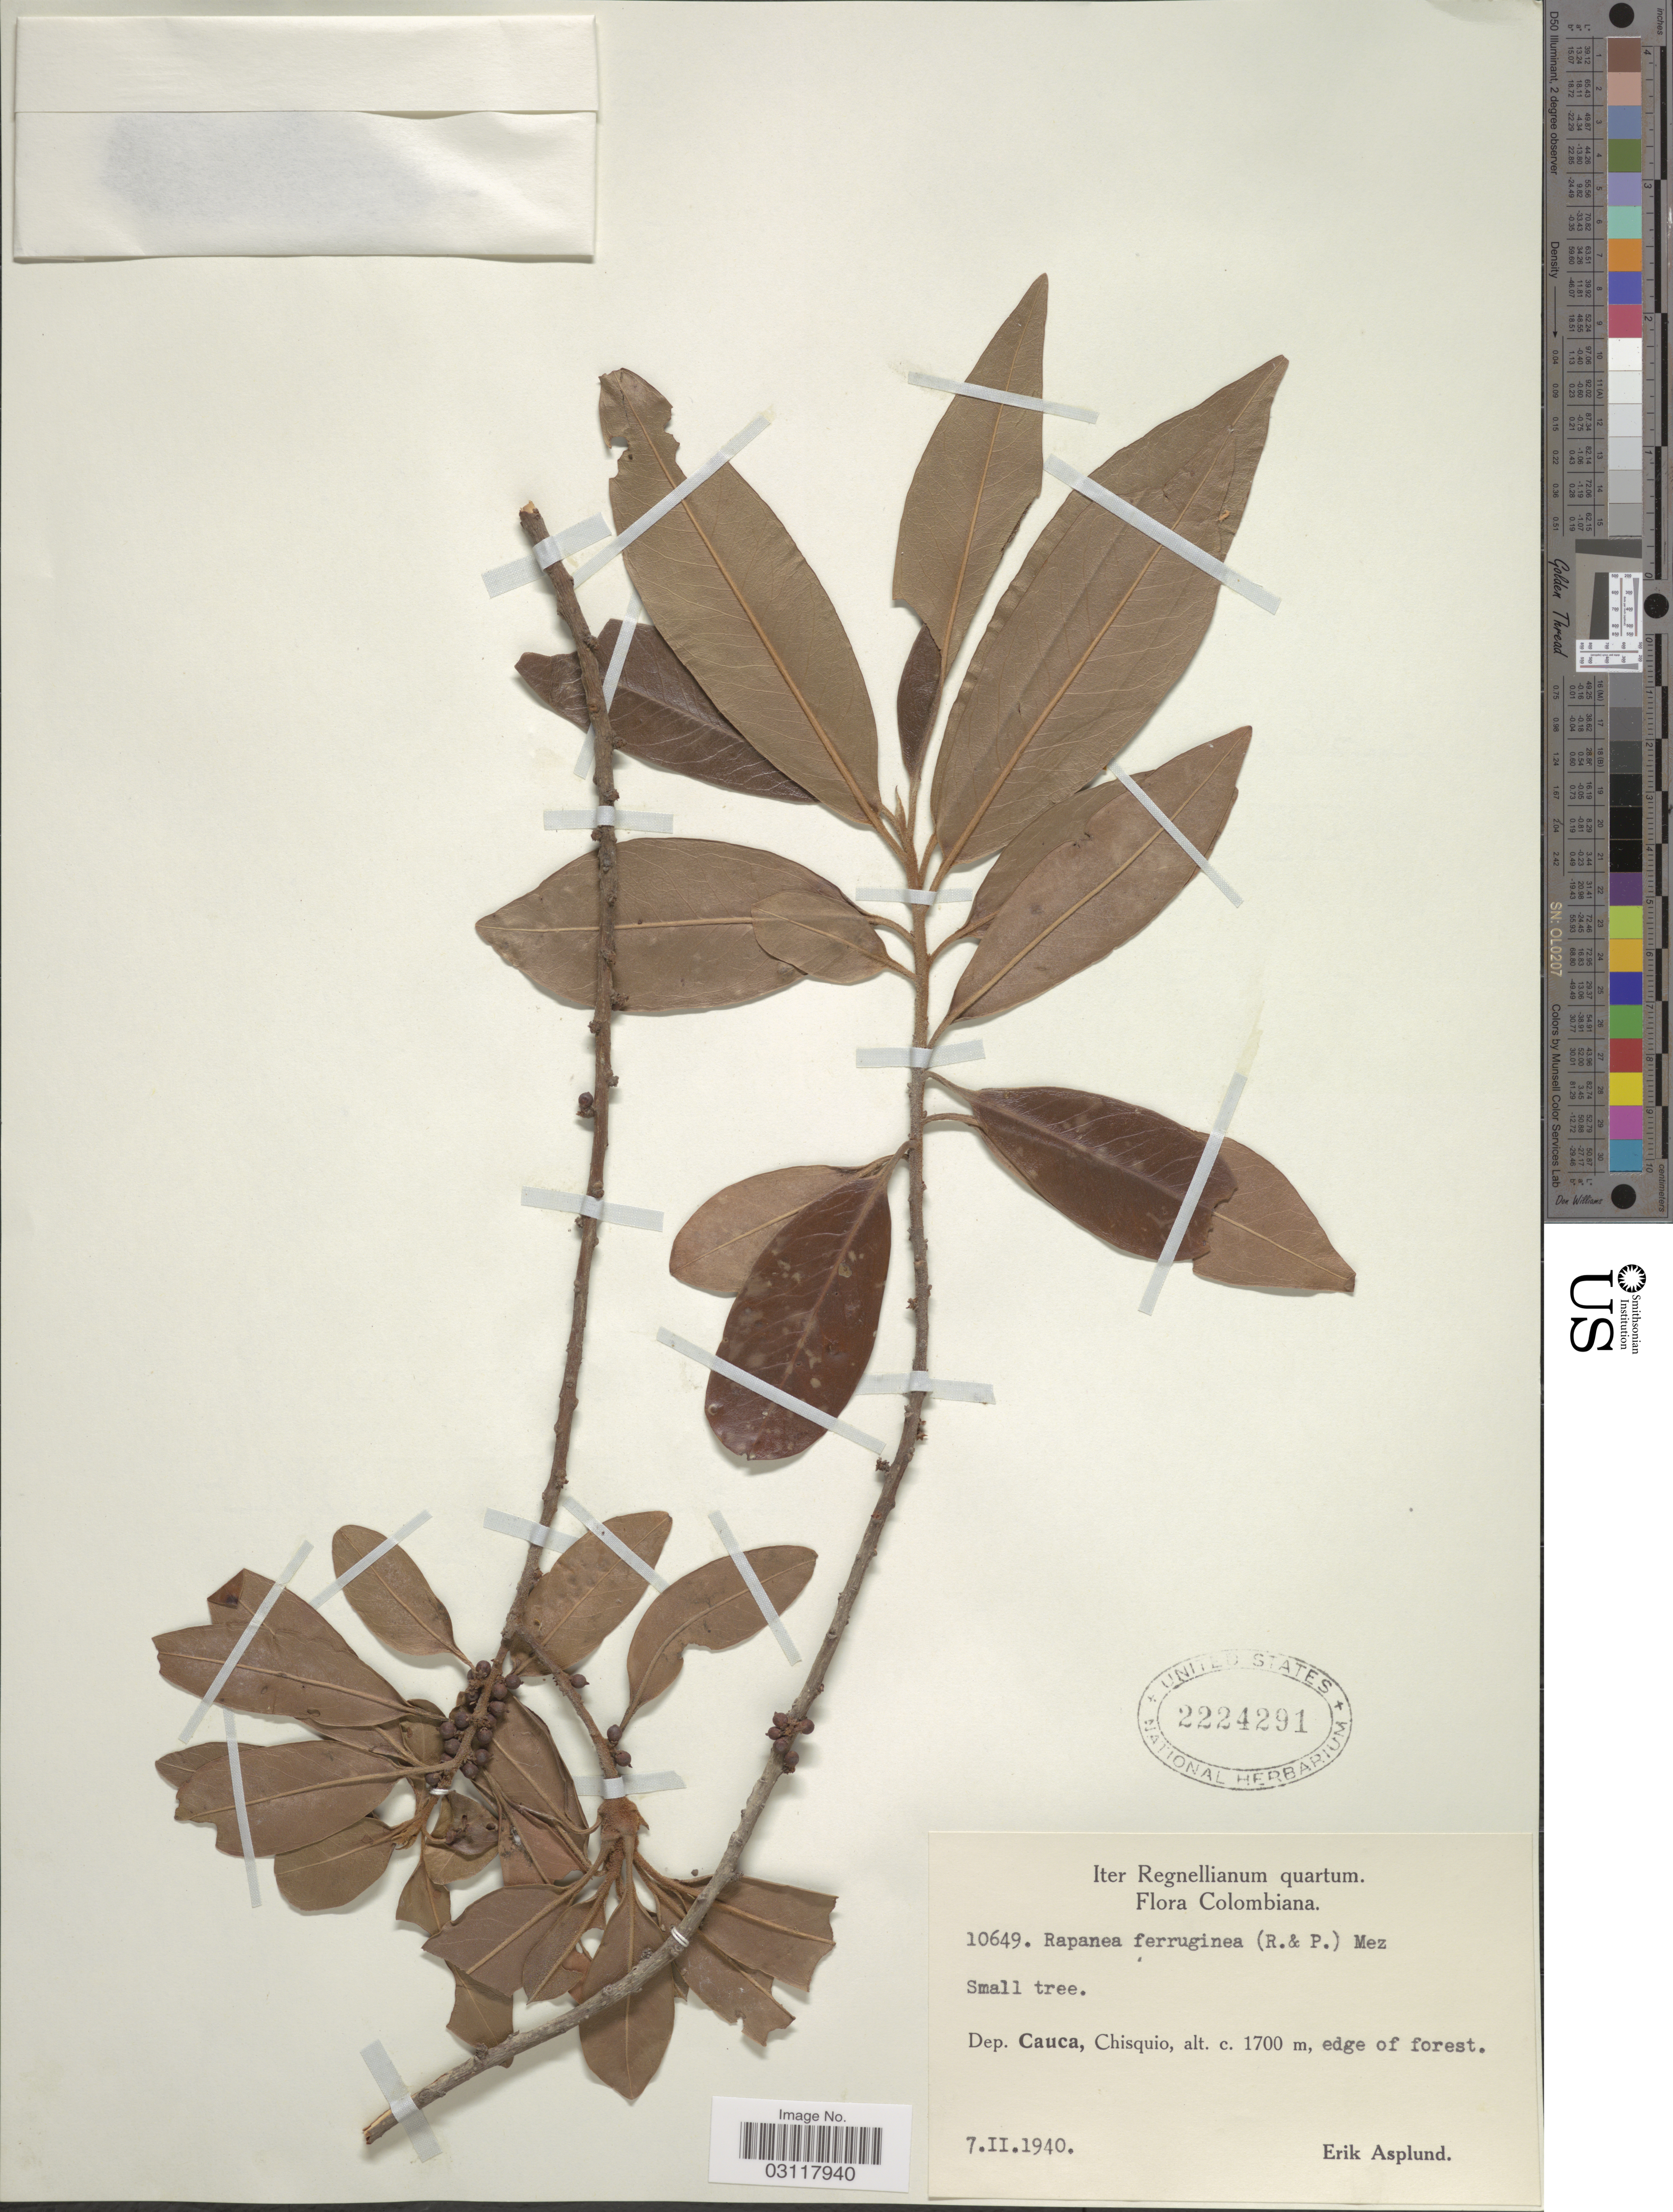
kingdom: Plantae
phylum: Tracheophyta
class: Magnoliopsida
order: Ericales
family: Primulaceae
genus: Rapanea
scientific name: Rapanea ferruginea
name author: (Ruiz & Pav.) Mez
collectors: E. Asplund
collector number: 10649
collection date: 1940-02-07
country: Colombia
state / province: Cauca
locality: Dep. Cauca, Chisquio.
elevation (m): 1700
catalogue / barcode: US 2224291